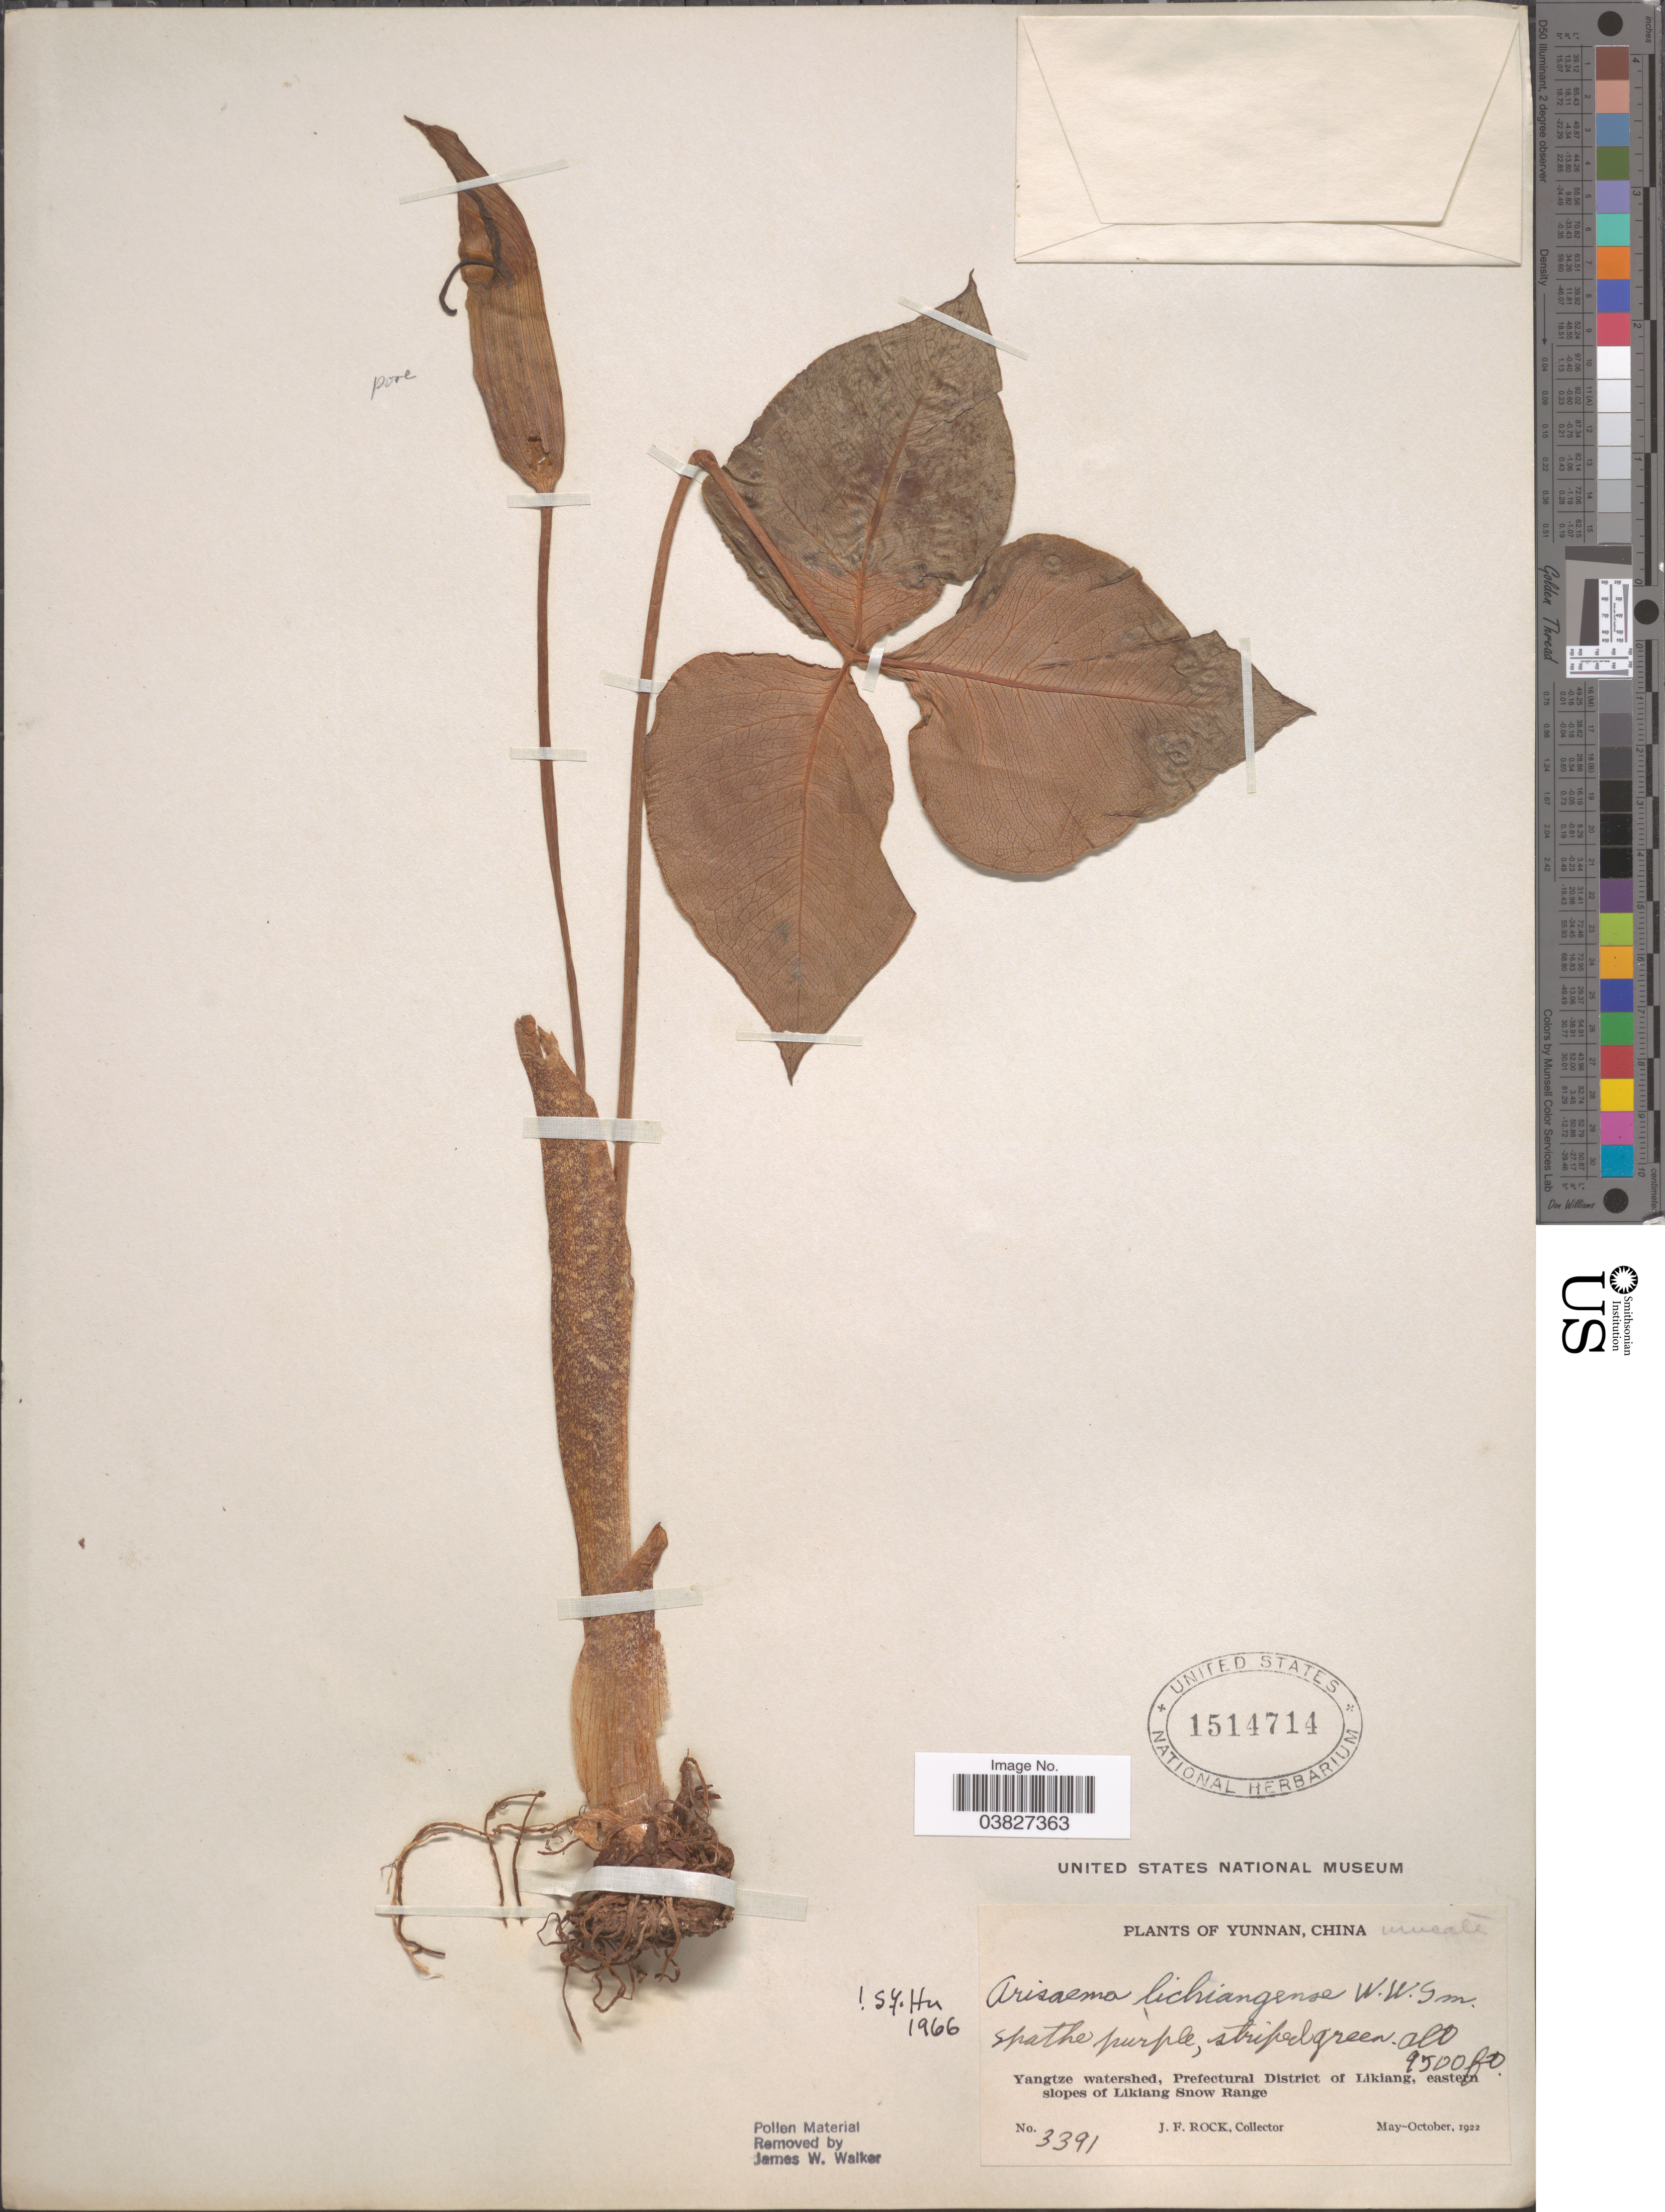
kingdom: Plantae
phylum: Tracheophyta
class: Liliopsida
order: Alismatales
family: Araceae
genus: Arisaema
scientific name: Arisaema lichiangense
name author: W.W. Sm.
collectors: J. Rock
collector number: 3391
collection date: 1922-05/1922-10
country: China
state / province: Yunnan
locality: Yangtze watershed, Prefectural District of Likiang, eastern slopes of Likiang Snow Range.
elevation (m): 2896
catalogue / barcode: US 1514714